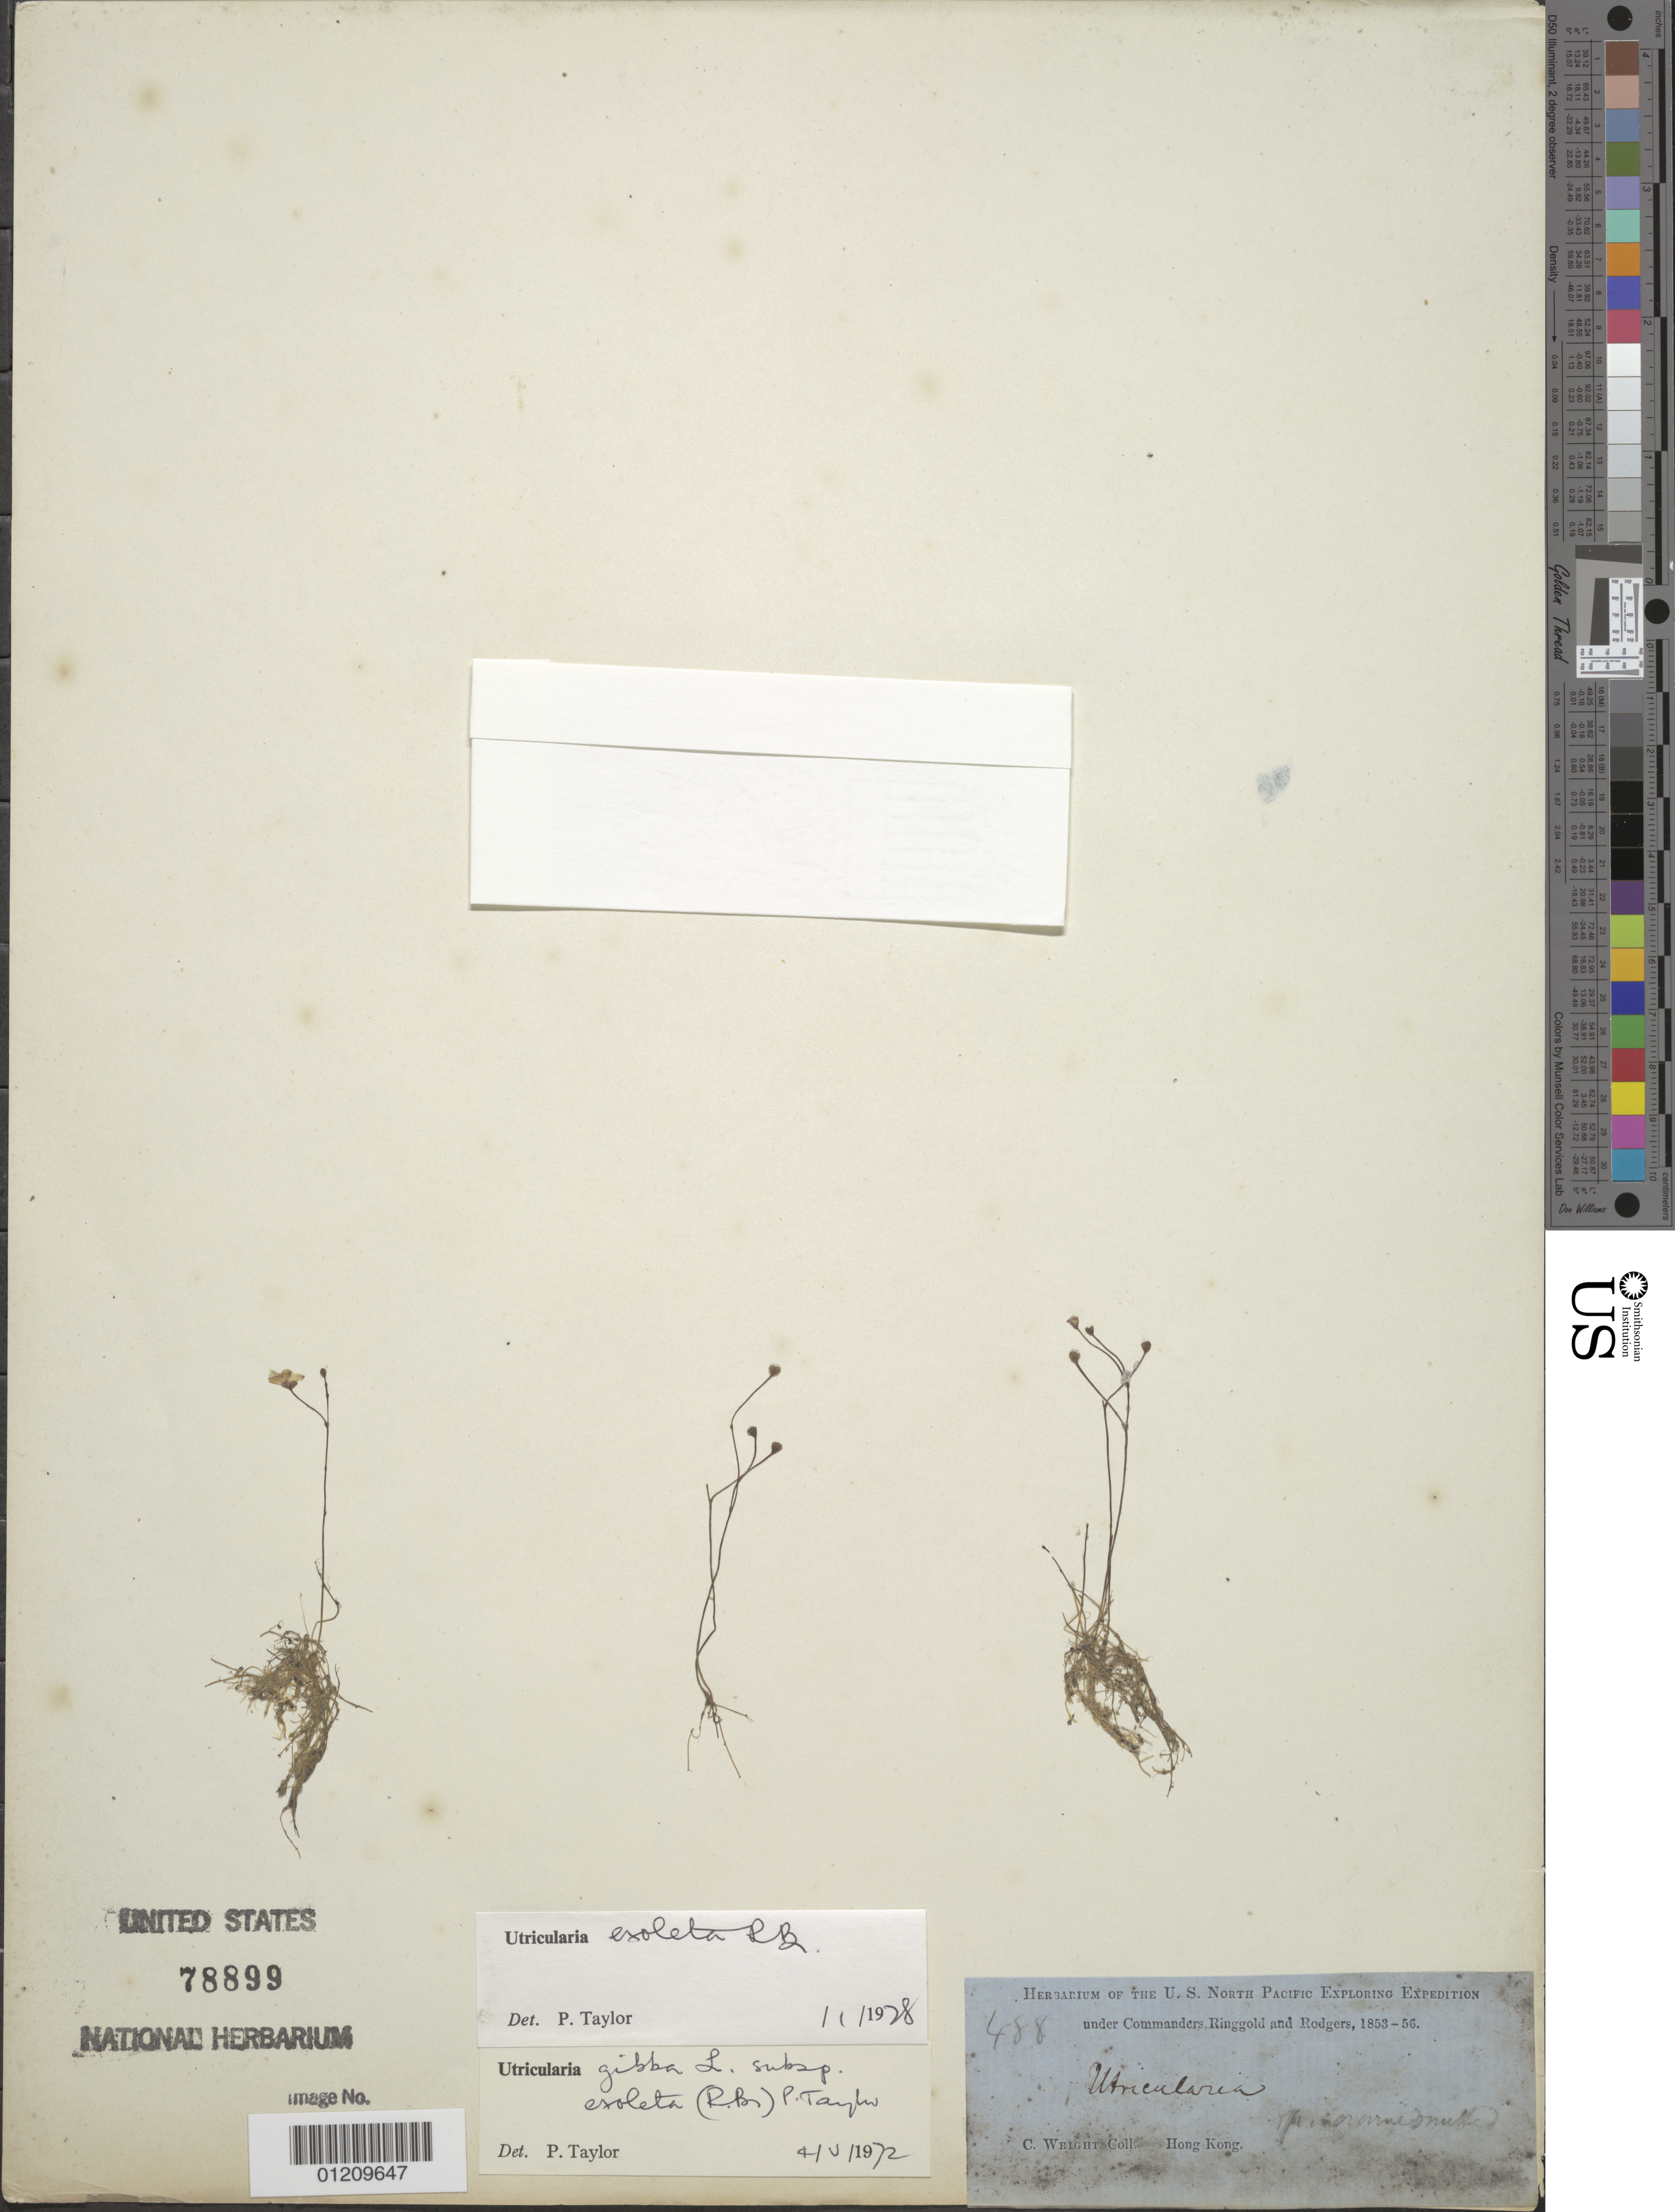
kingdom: Plantae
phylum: Tracheophyta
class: Magnoliopsida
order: Lamiales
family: Lentibulariaceae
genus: Utricularia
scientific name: Utricularia exoleta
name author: R. Br.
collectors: C. Wright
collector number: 488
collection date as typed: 1853 to -- -- 1856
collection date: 1853/1856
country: China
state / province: Hong Kong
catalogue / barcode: US 78899